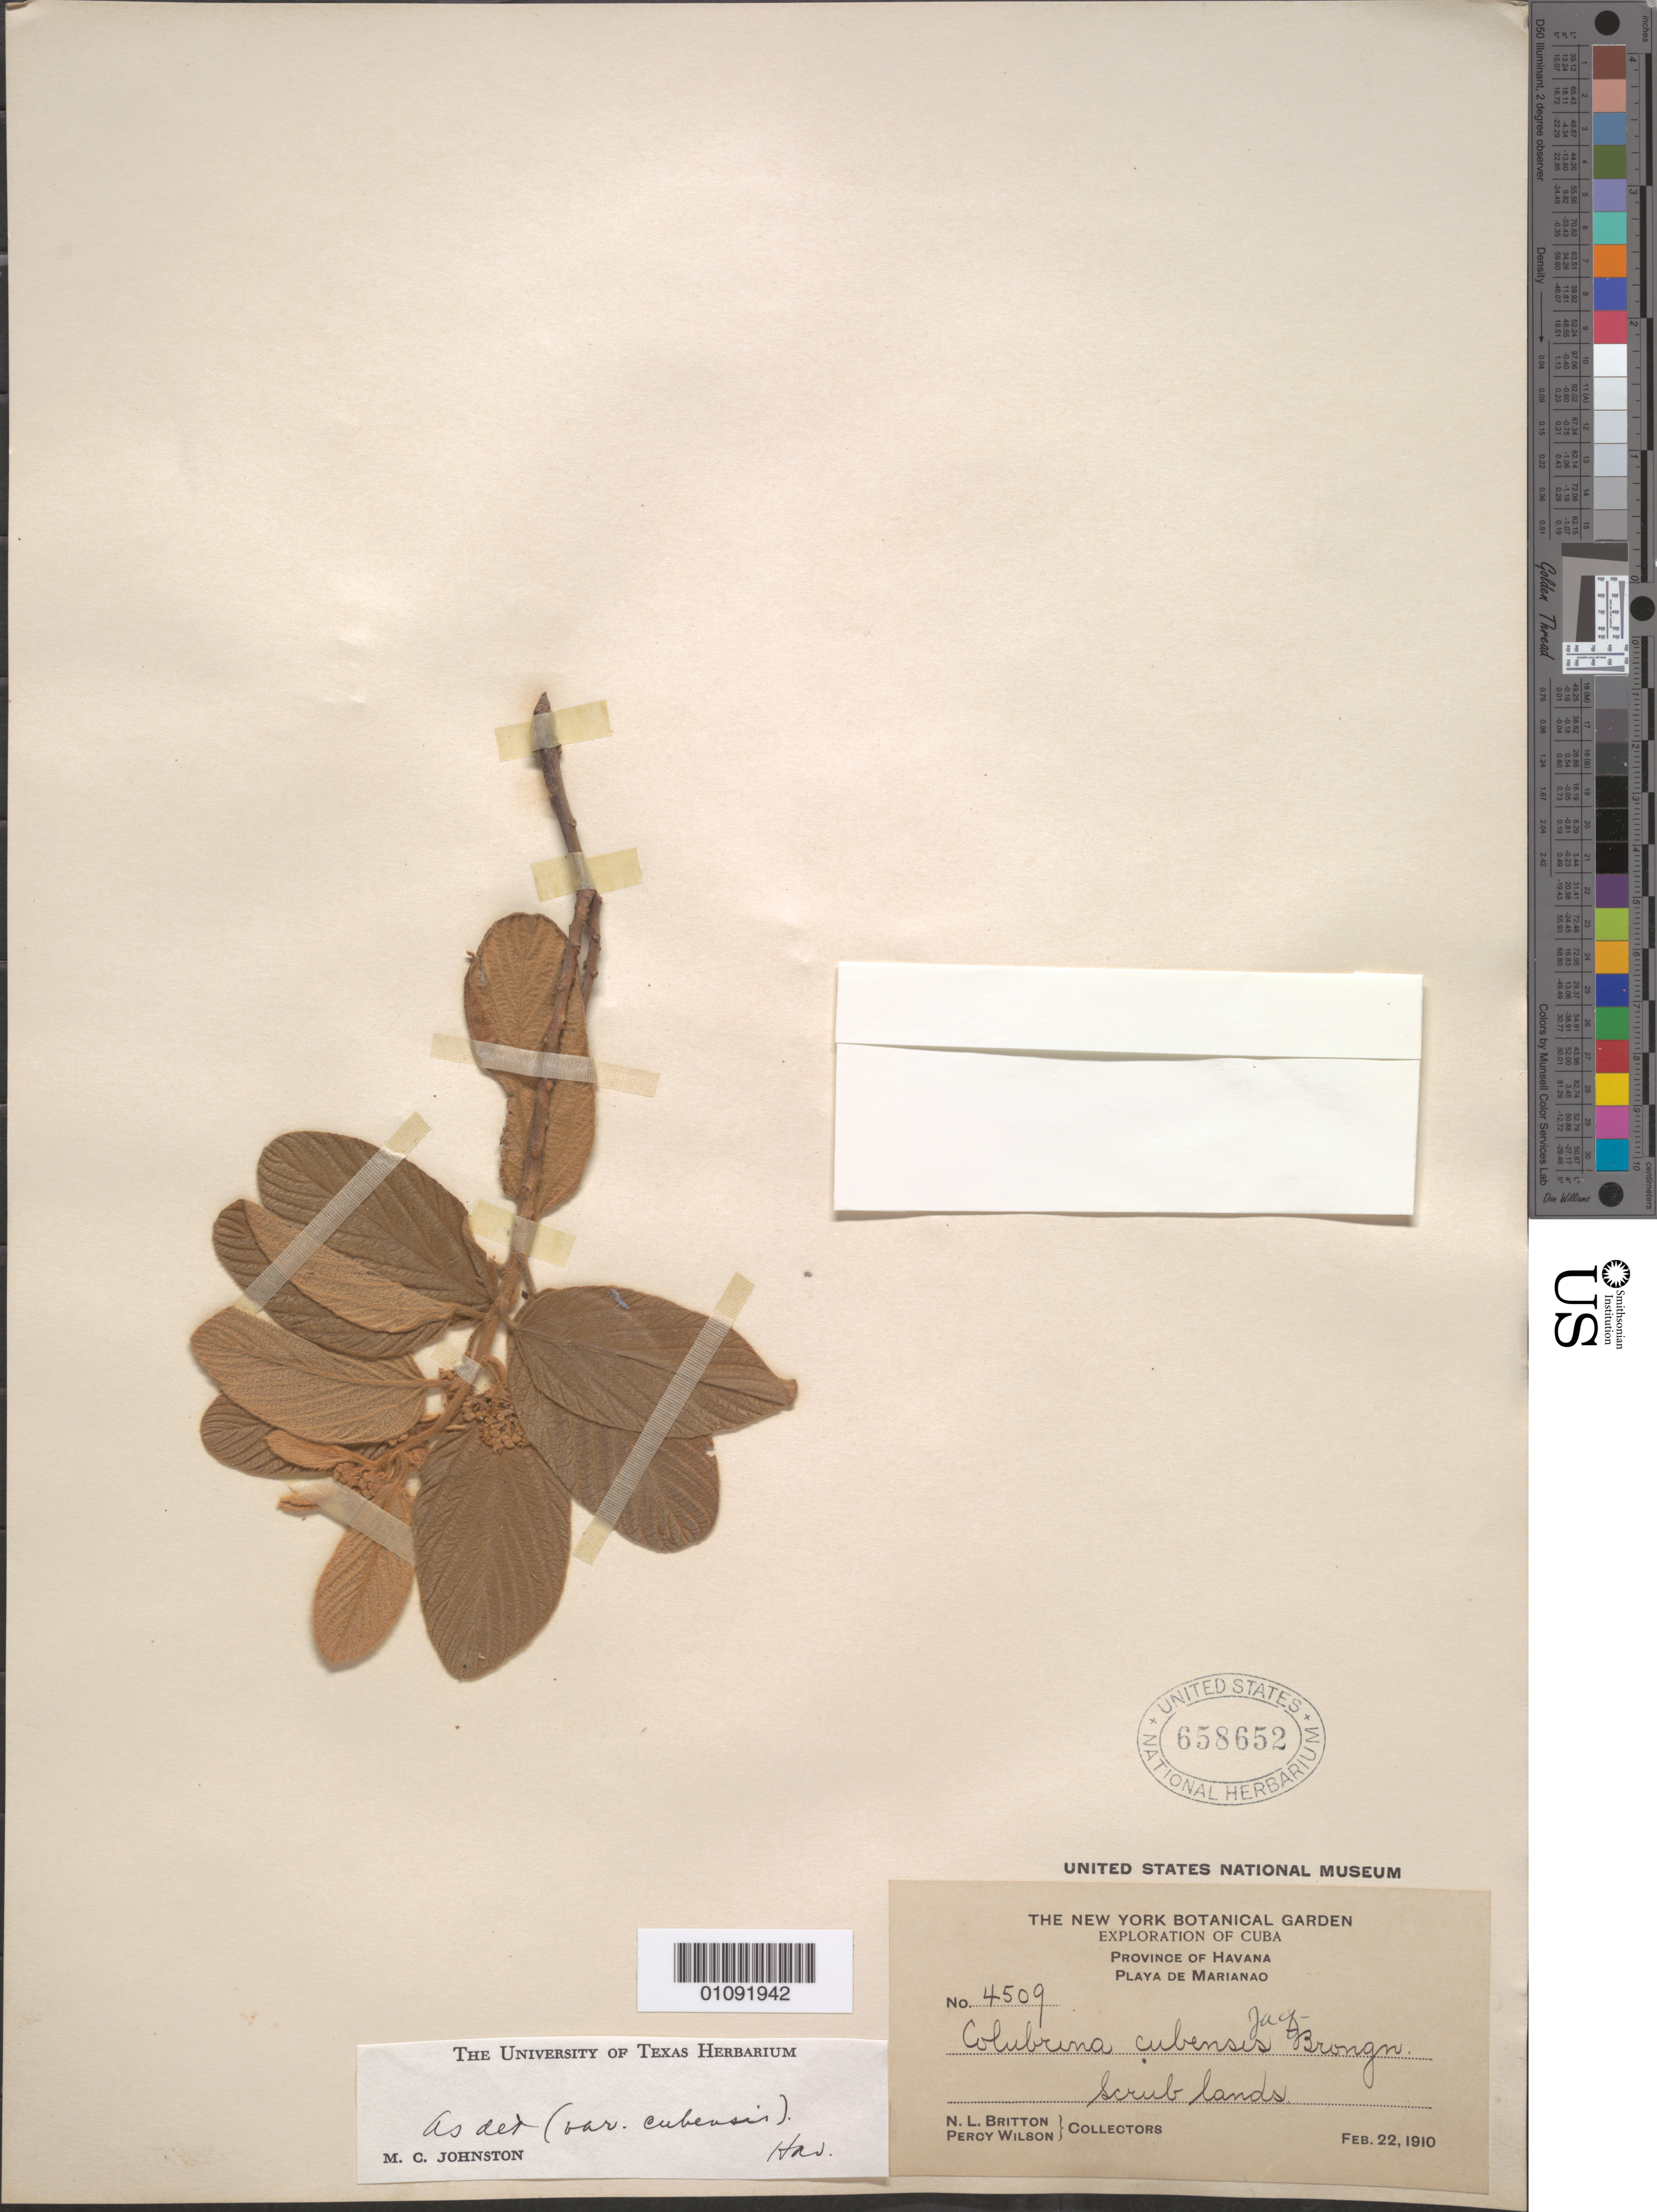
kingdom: Plantae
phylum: Tracheophyta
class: Magnoliopsida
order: Rosales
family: Rhamnaceae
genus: Colubrina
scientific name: Colubrina cubensis var. cubensis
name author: (Jacq.) Brongn.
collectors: N. Britton & P. Wilson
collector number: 4509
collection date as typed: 22 Feb 1910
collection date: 1910-02-22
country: Cuba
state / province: La Habana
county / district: Municipio Playa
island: Cuba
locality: Playa de Marianao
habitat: Scrub lands.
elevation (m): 65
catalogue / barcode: US 658652